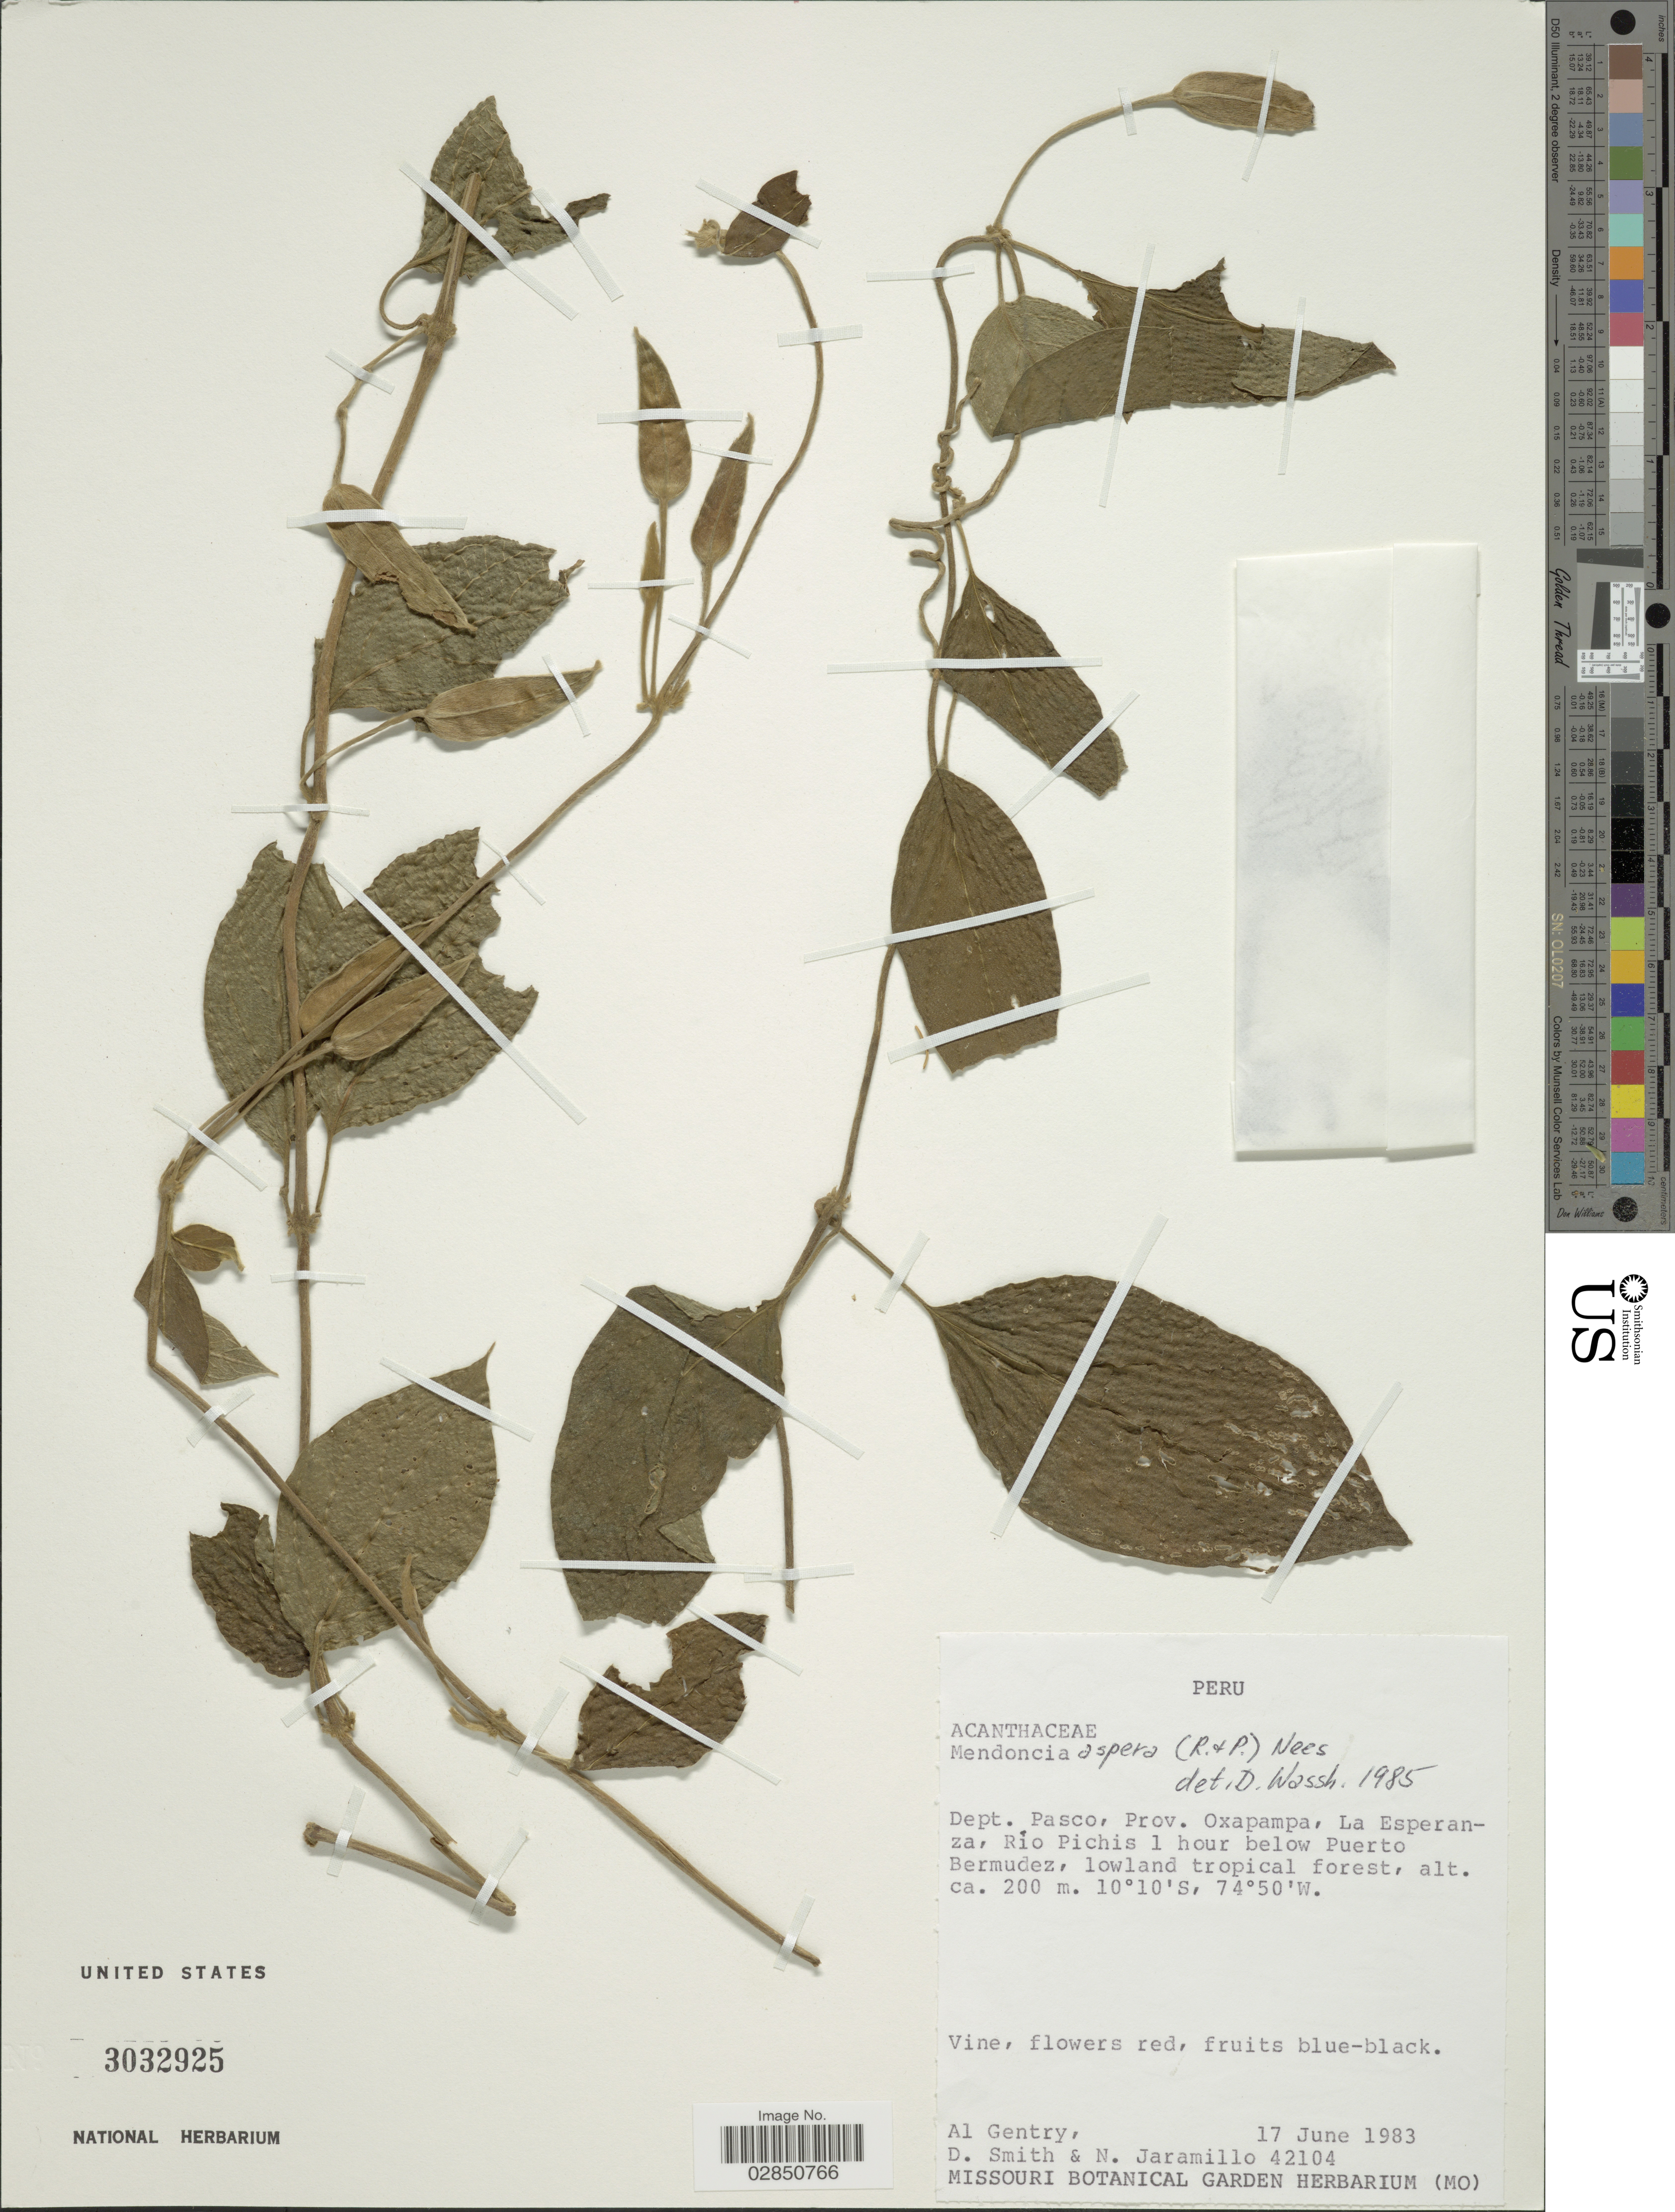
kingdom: Plantae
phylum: Tracheophyta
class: Magnoliopsida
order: Lamiales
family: Acanthaceae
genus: Mendoncia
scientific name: Mendoncia aspera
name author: (Ruiz & Pav.) Nees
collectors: A. H. Gentry, D. Smith & N. Jaramillo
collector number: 42104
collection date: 1983-06-17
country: Peru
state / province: Pasco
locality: Dept. Pasco, Prov. Oxapampa, La Esperanza, Rio Pichis 1 hour below Puerto Bermudez.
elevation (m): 200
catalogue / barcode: US 3032925